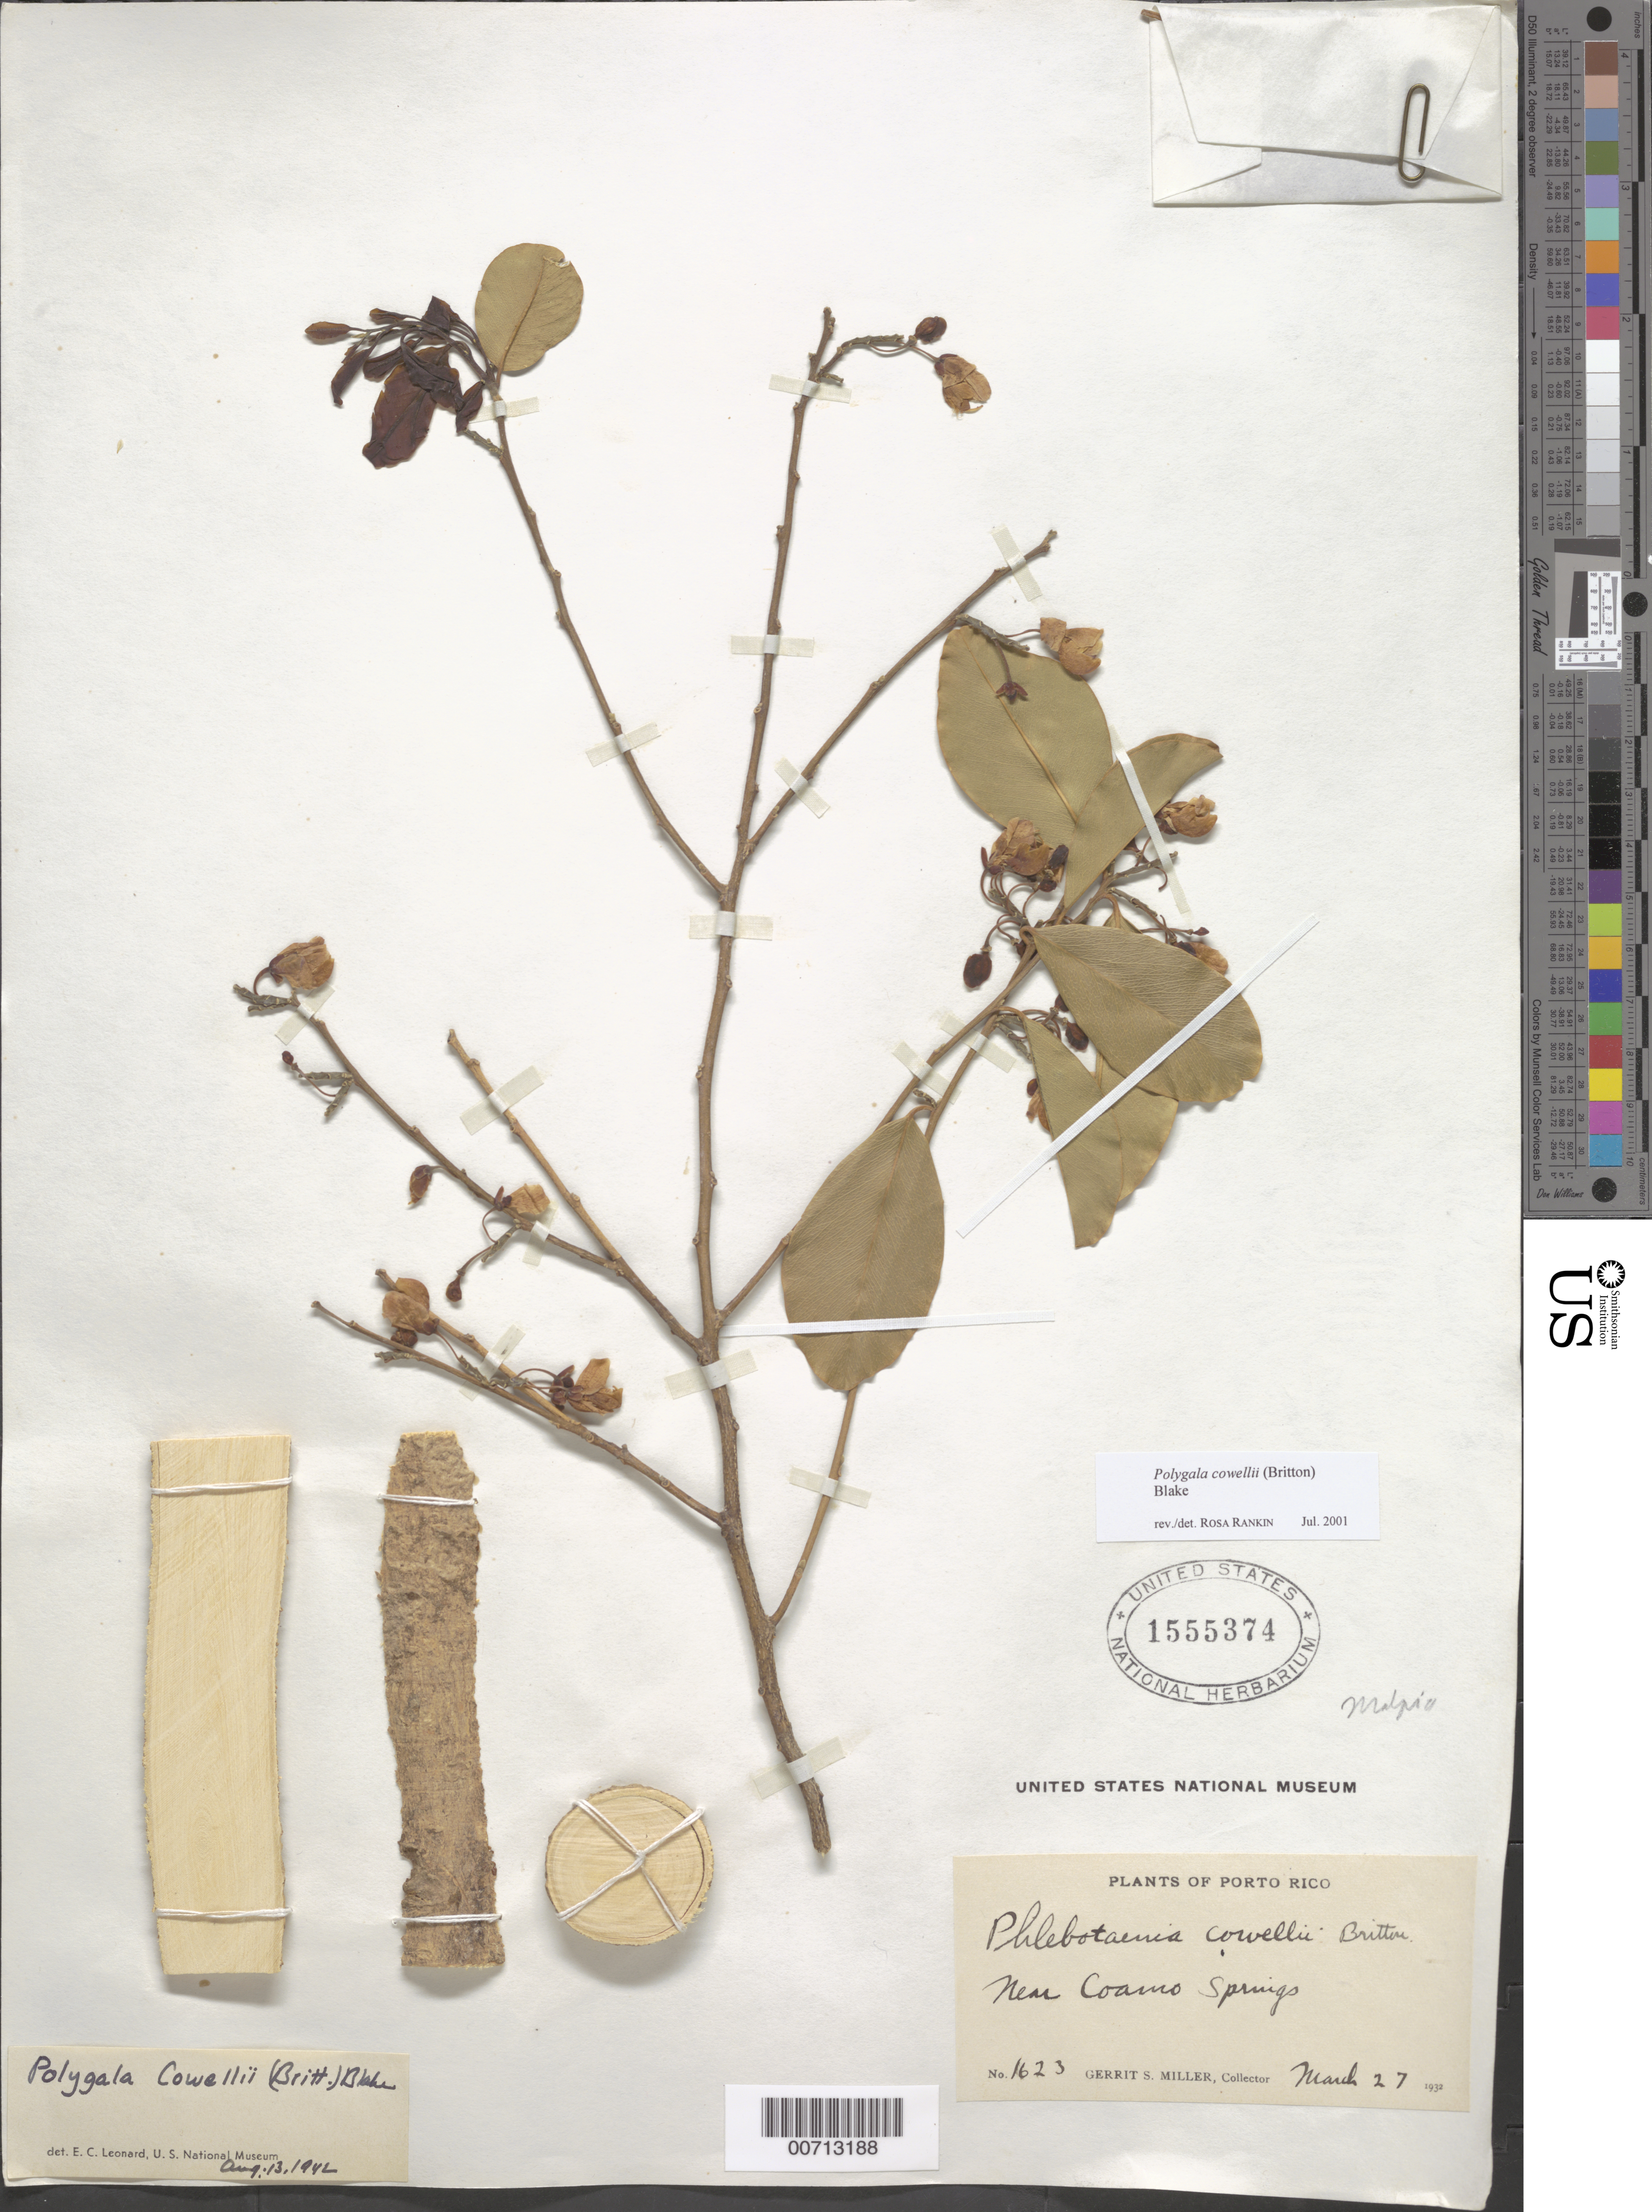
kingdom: Plantae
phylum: Tracheophyta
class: Magnoliopsida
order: Fabales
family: Polygalaceae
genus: Phlebotaenia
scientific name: Phlebotaenia cowellii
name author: Britton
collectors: G. S. Miller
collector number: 1623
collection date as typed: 27 Mar 1932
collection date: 1932-03-27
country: Puerto Rico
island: Greater Antilles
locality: Coamo Springs, near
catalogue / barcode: US 1555374